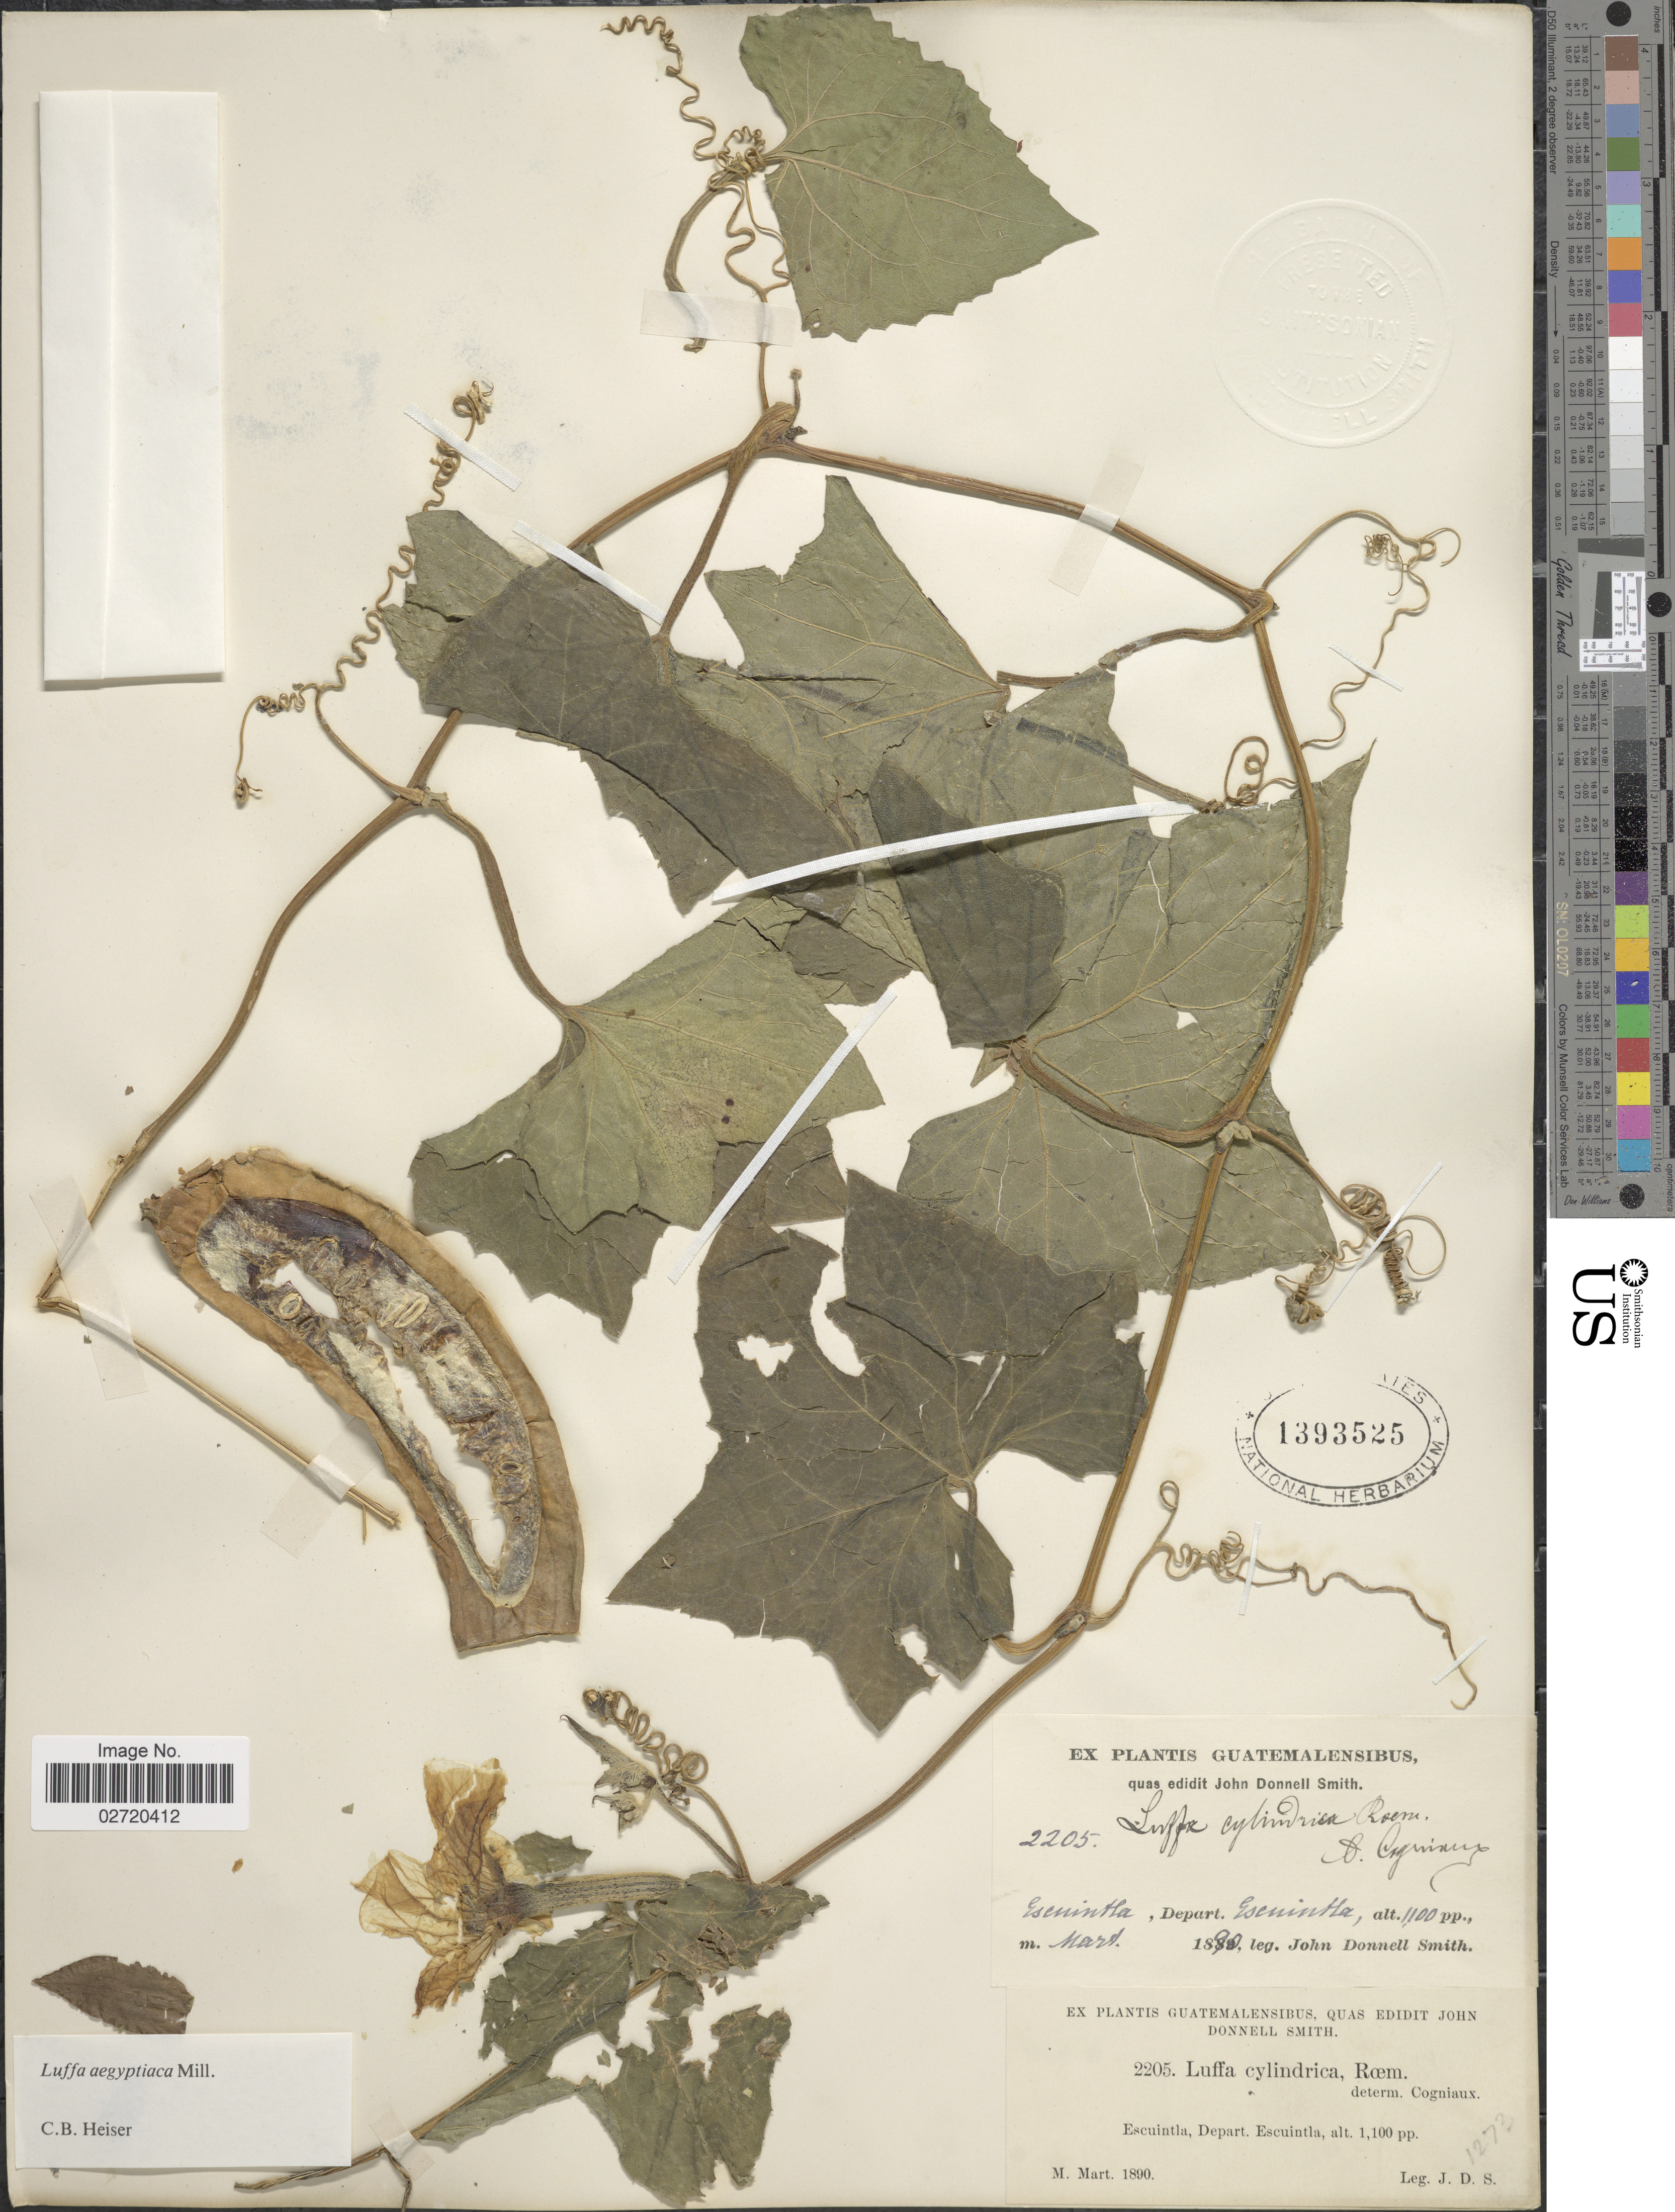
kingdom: Plantae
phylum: Tracheophyta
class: Magnoliopsida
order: Cucurbitales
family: Cucurbitaceae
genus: Luffa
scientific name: Luffa aegyptiaca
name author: Mill.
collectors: J. Donnell Smith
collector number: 2205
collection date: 1890-03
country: Guatemala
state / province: Escuintla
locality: Escuintla, Depart. Escuintla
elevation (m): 335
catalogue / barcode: US 1393525